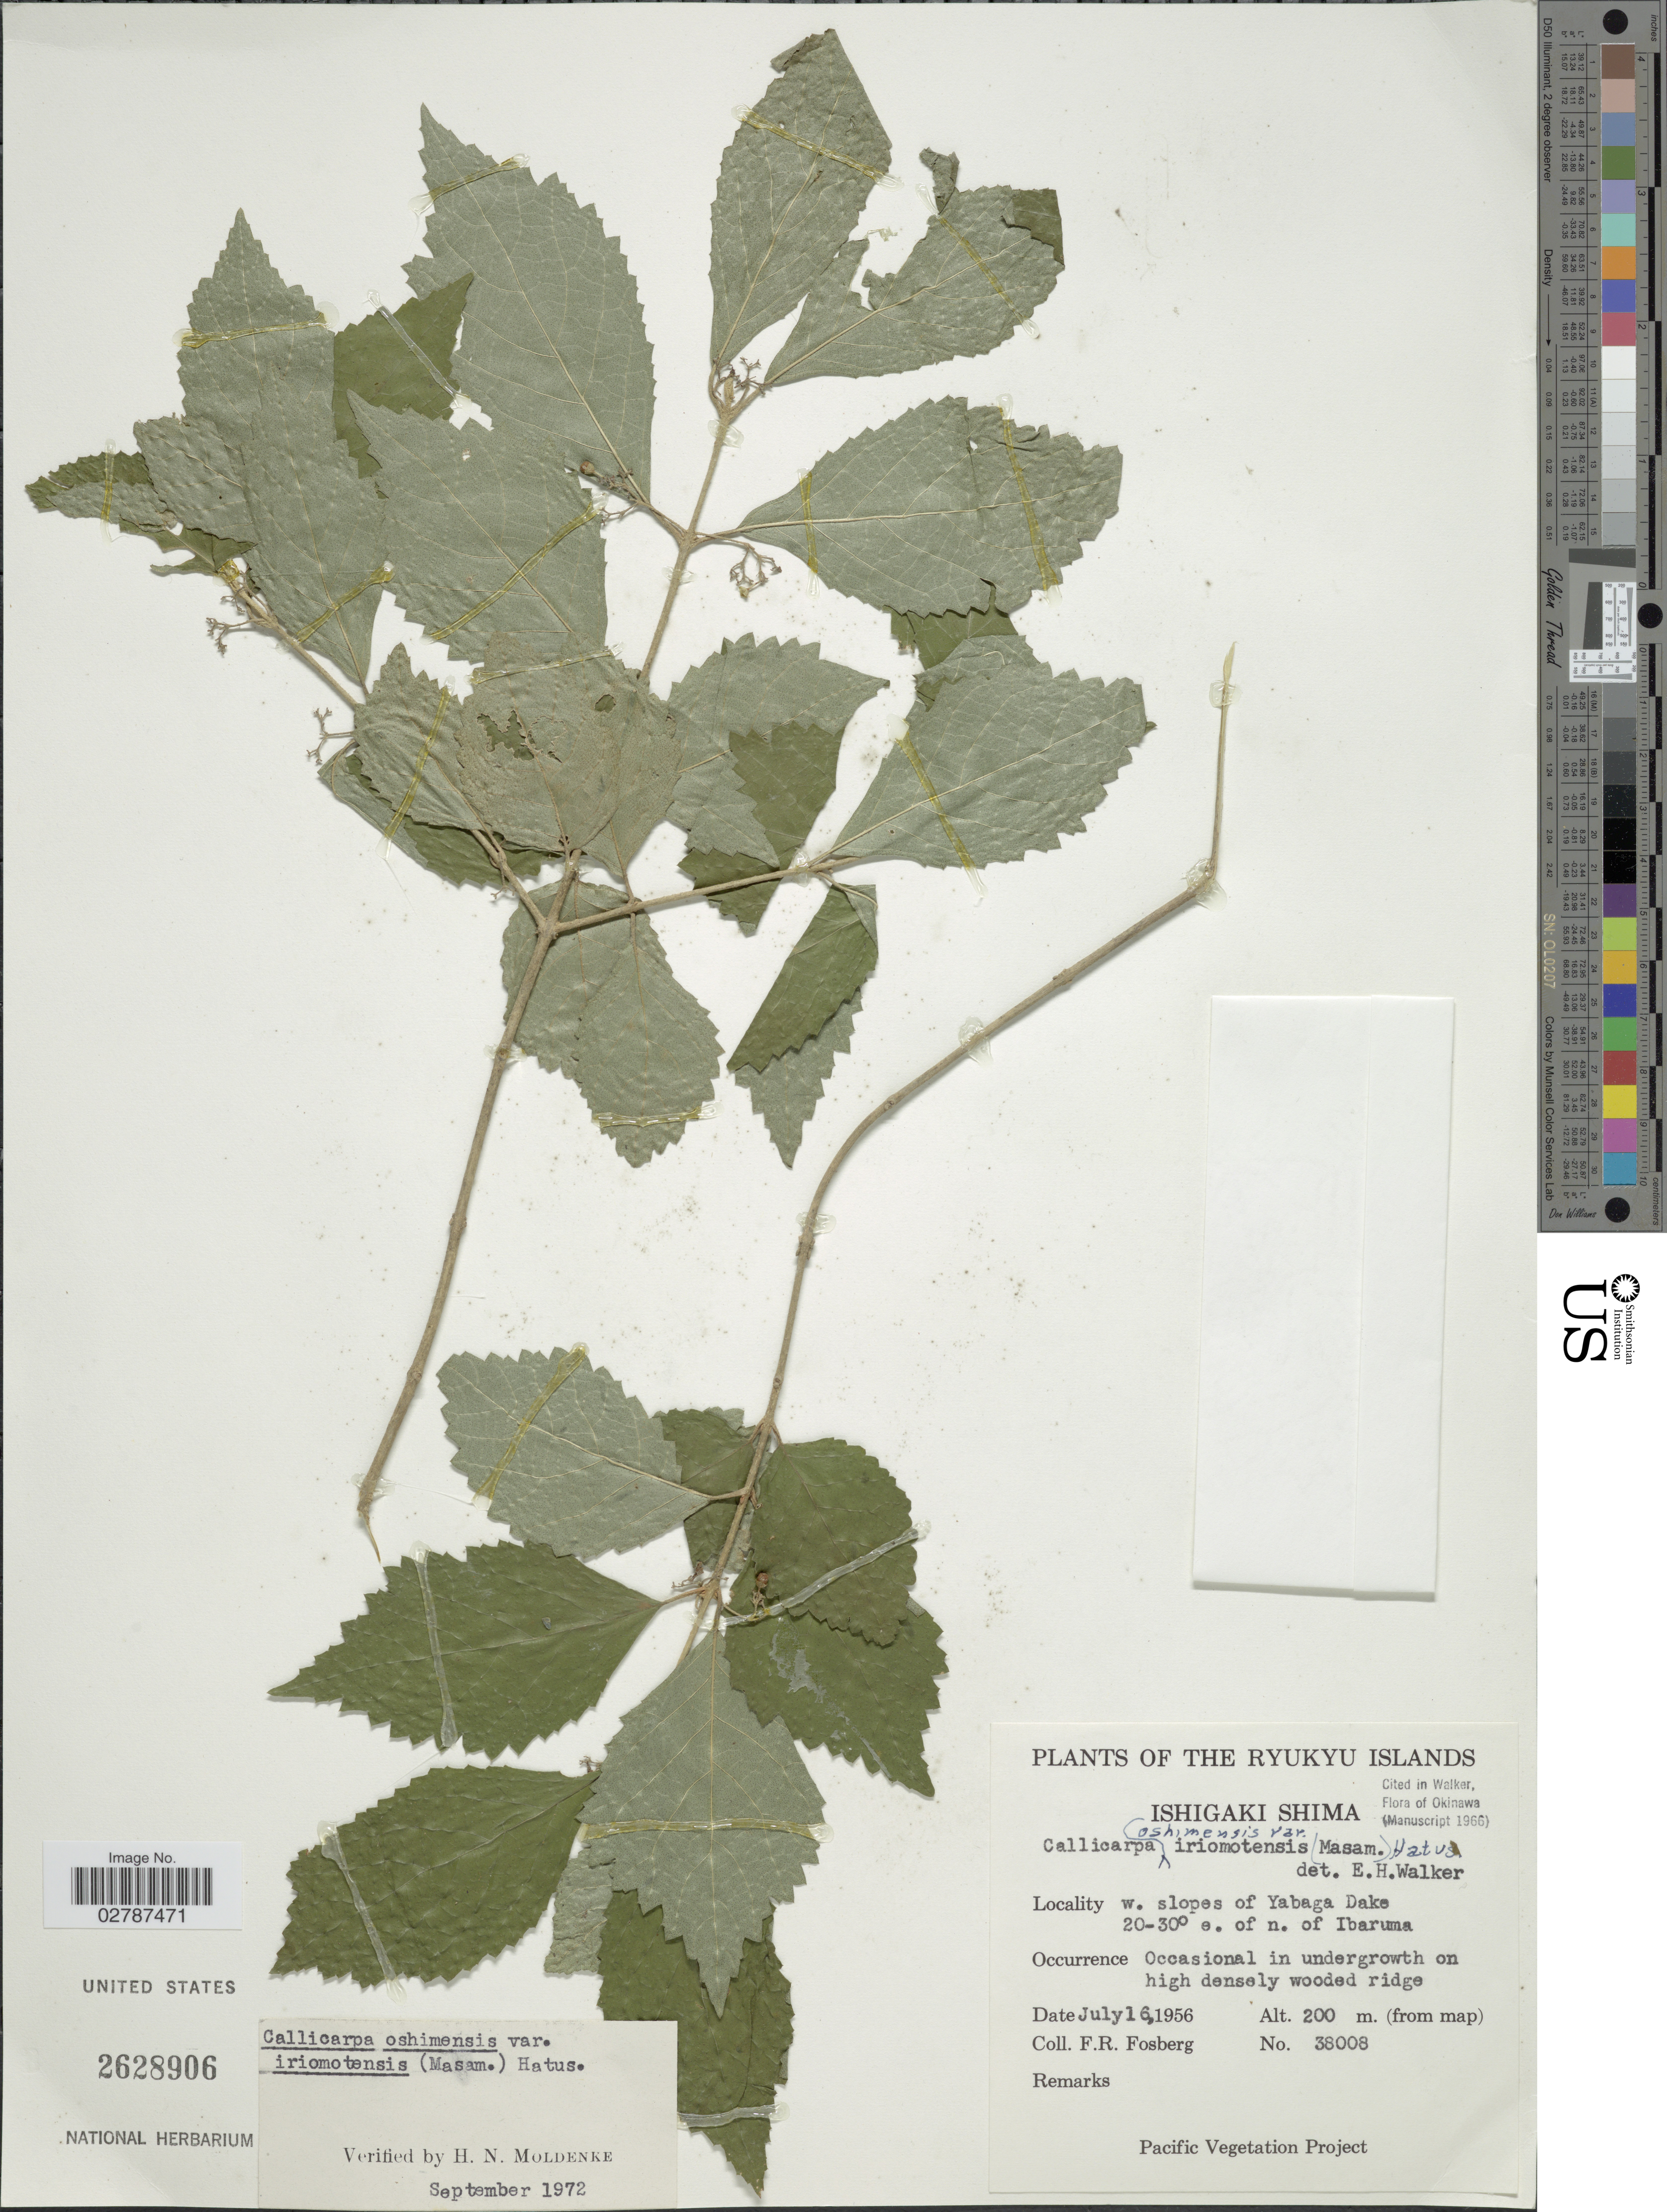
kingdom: Plantae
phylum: Tracheophyta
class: Magnoliopsida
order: Lamiales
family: Lamiaceae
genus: Callicarpa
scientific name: Callicarpa oshimensis var. iriomotensis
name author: (Nakai) Hatus.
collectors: F. R. Fosberg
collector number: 38008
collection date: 1956-07-16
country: Japan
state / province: Okinawa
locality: The Ryukyu Islands. Ishigaki Shima. W. slopes of Yabaga Dake 20-30° e. of n. of Ibaruma.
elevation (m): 200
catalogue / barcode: US 2628906